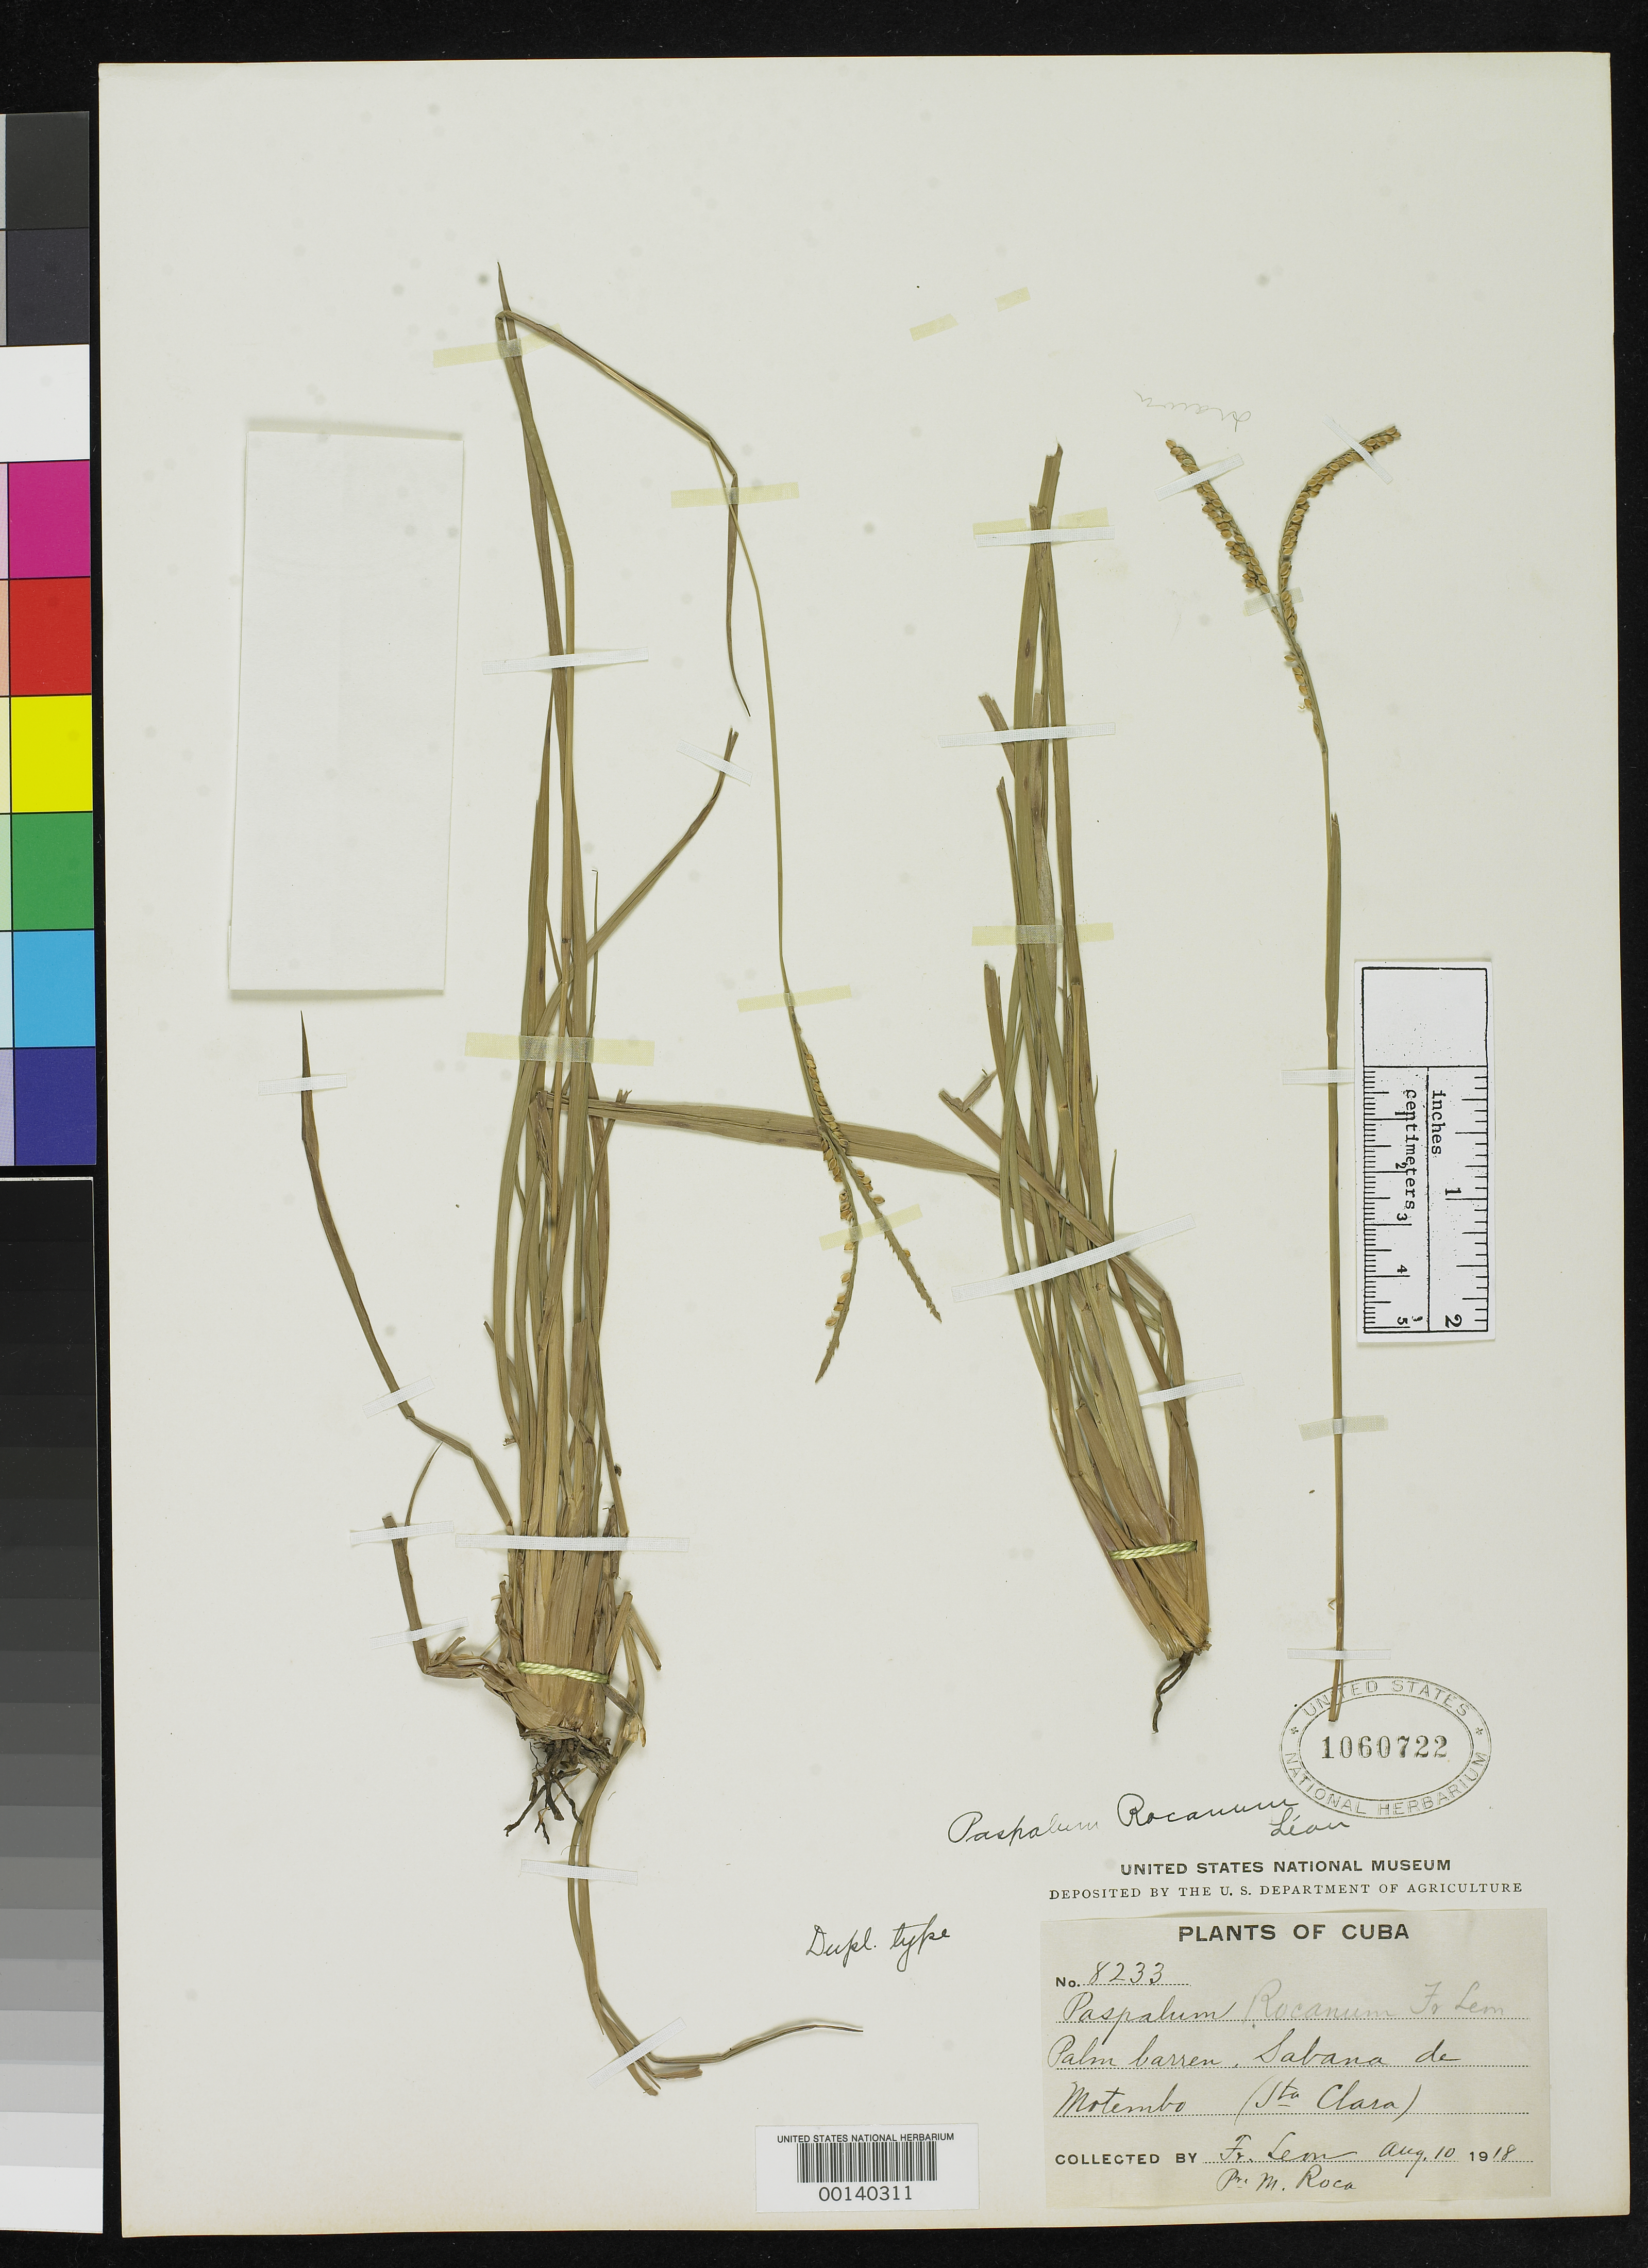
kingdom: Plantae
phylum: Tracheophyta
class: Liliopsida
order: Poales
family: Poaceae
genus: Paspalum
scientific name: Paspalum rocanum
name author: León in Britton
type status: Isotype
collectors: Bro. León & M. Roca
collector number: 8233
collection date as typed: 10 Aug 1918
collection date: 1918-08-10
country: Cuba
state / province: Las Villas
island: Greater Antilles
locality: Motembo, Santa Clara.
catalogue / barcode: US 1060722